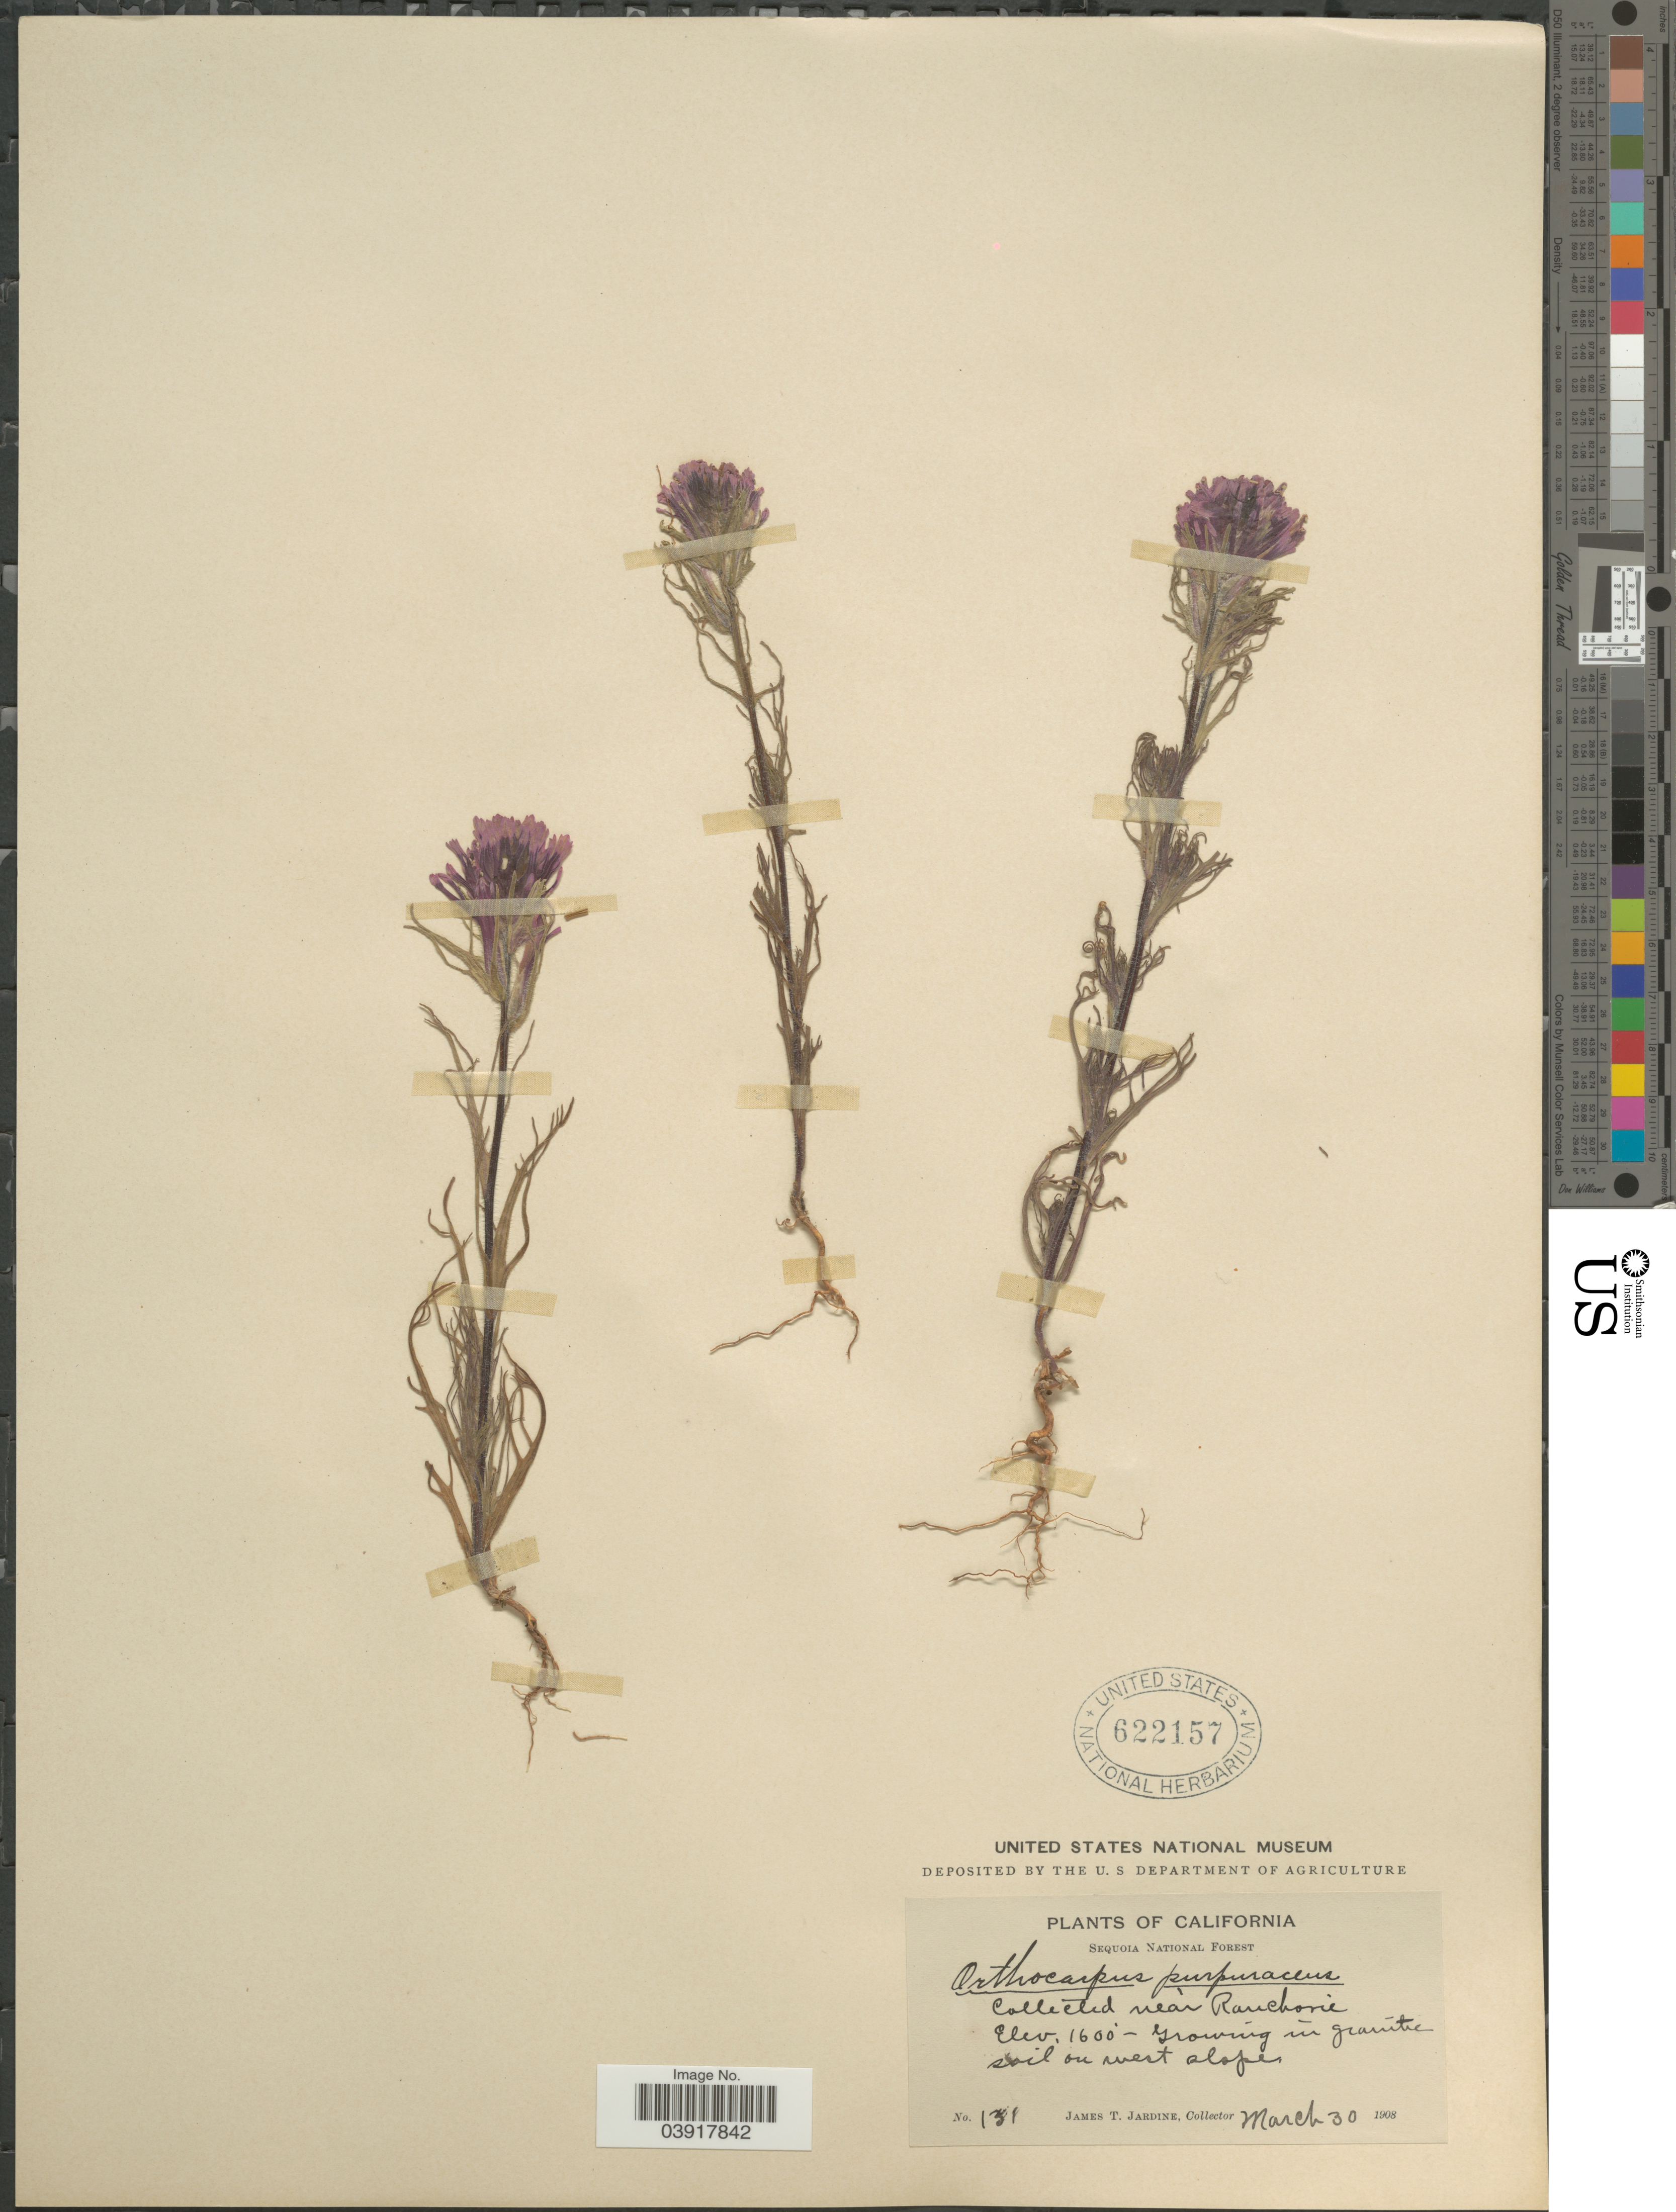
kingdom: Plantae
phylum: Tracheophyta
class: Magnoliopsida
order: Lamiales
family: Orobanchaceae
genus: Orthocarpus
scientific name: Orthocarpus purpurascens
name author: Benth.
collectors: J. T. Jardine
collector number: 131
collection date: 1908-03-30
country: United States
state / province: California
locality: Sequoia National Forest. Near Ranchorie. In granite soil on west slopes.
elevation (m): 488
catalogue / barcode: US 622157